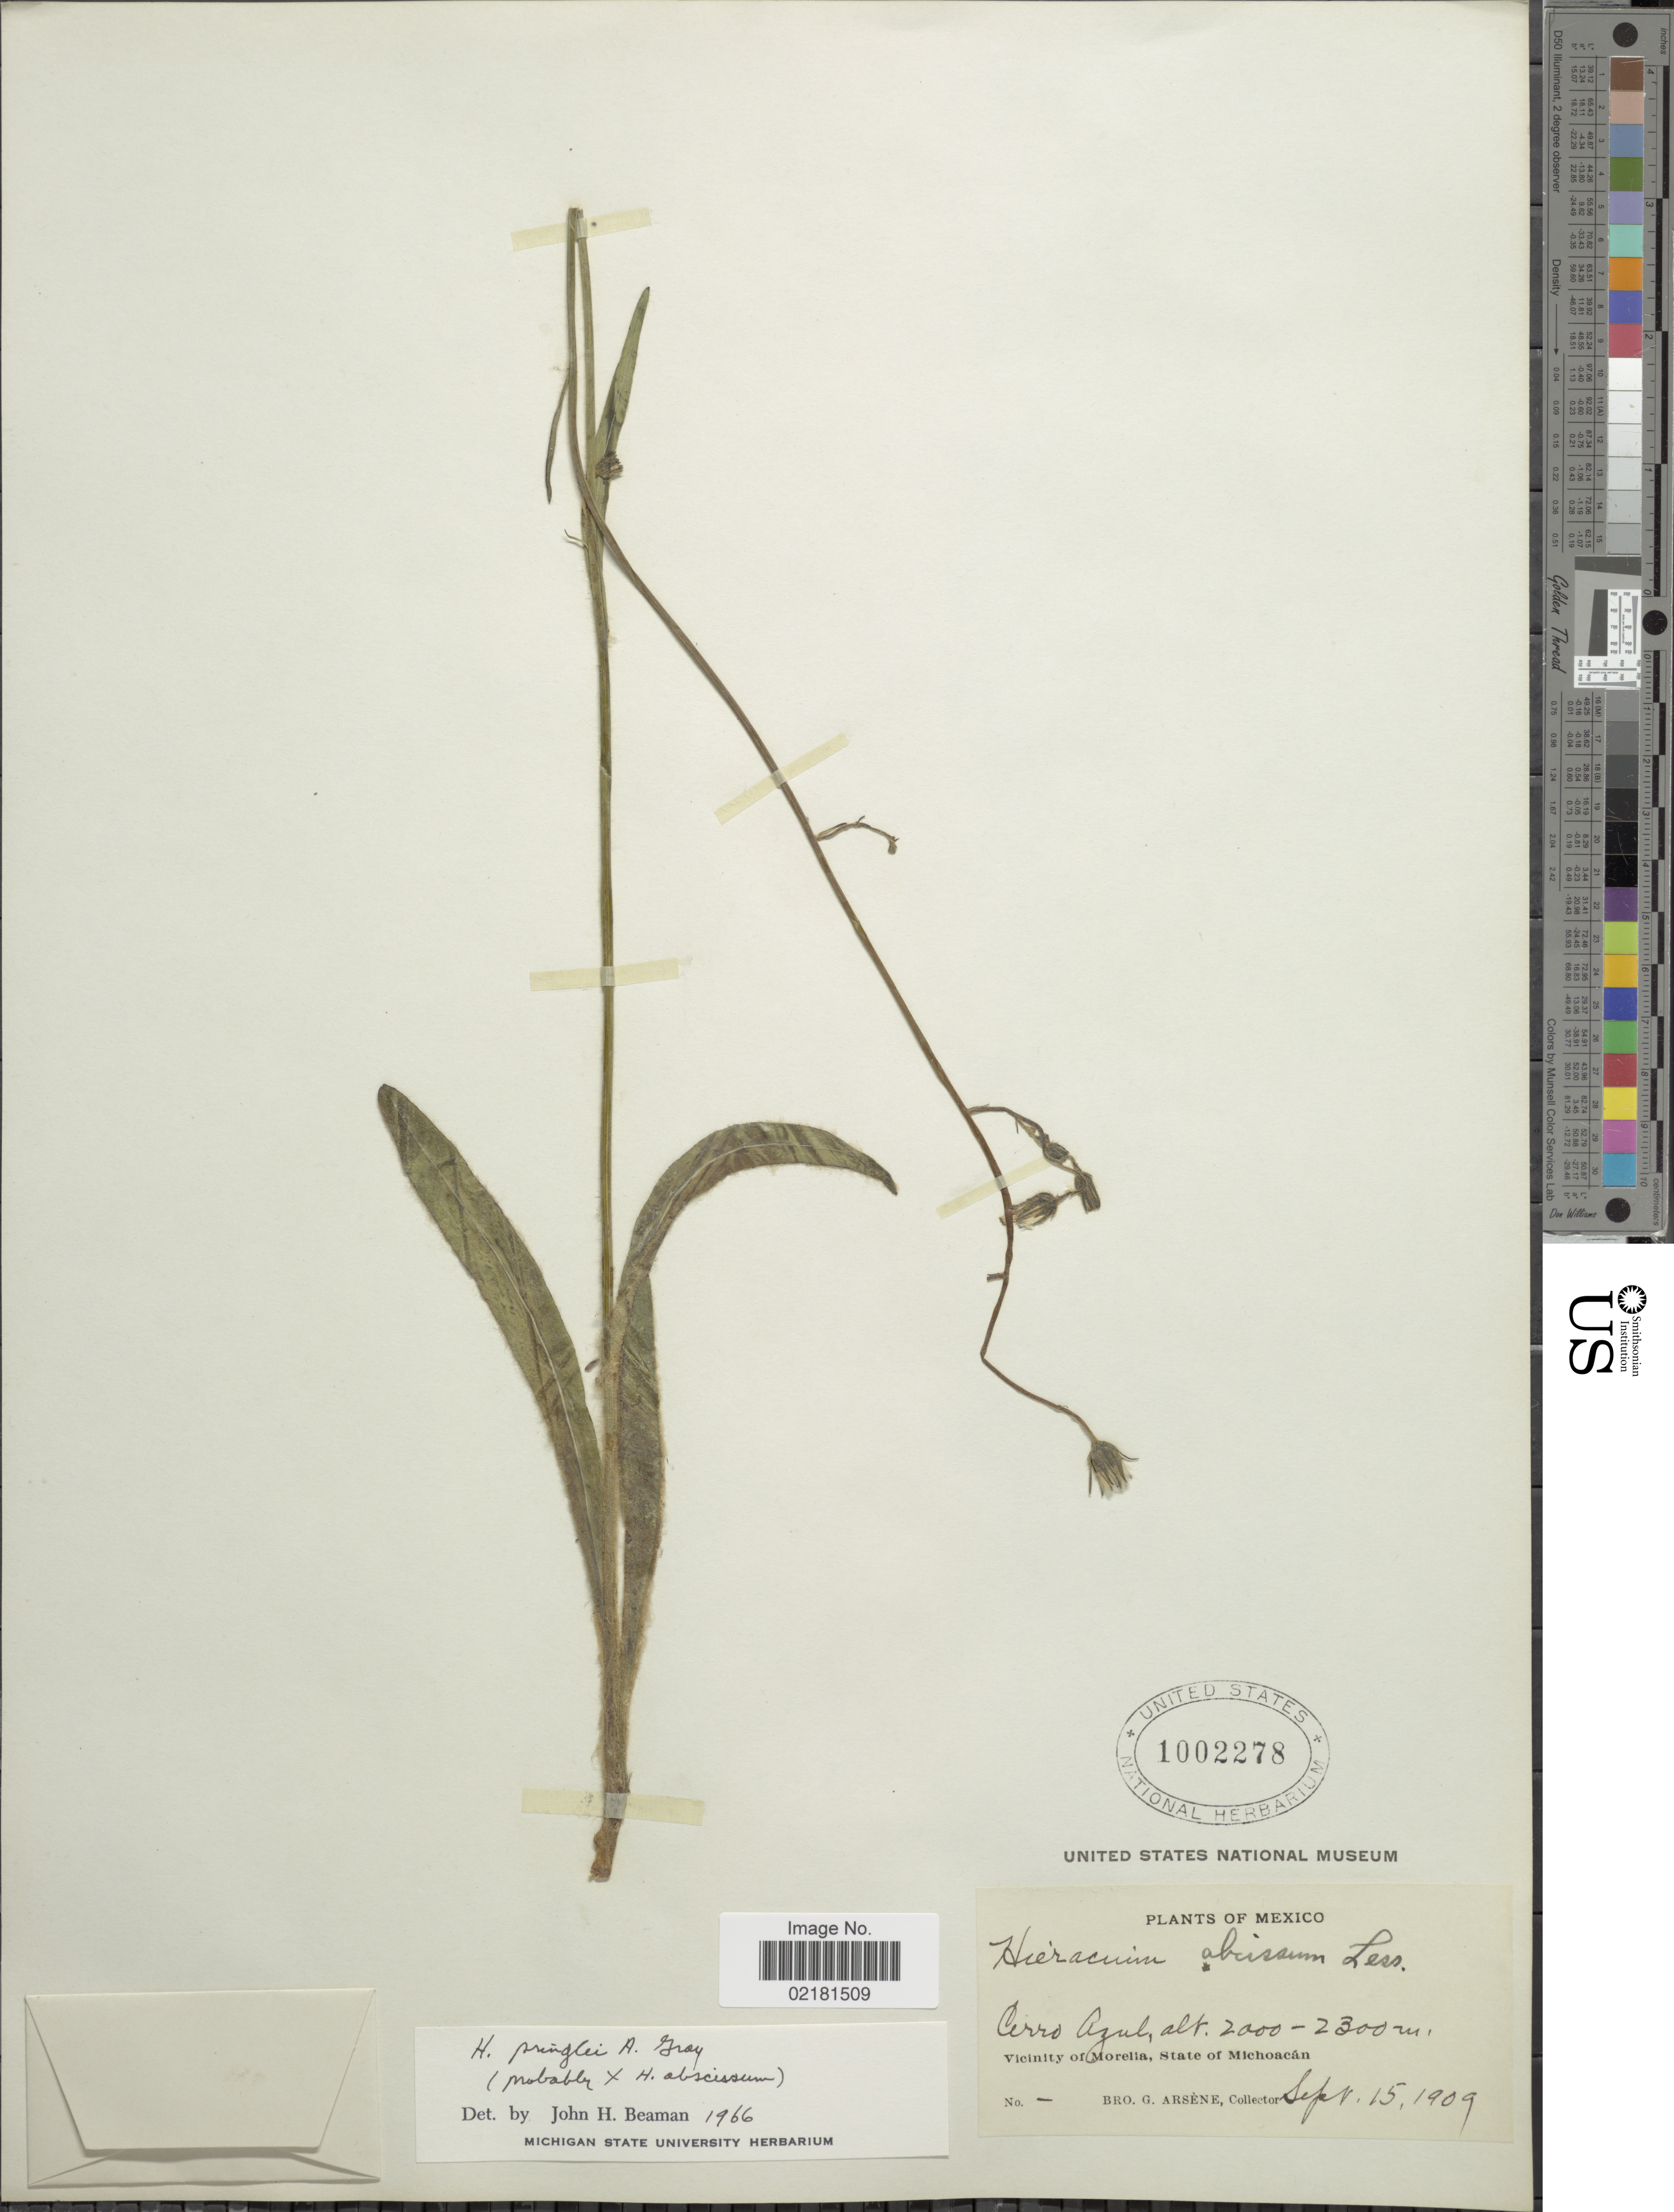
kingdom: Plantae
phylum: Tracheophyta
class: Magnoliopsida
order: Asterales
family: Asteraceae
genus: Hieracium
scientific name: Hieracium pringlei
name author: A. Gray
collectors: Bro. G. Arsène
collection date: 1909-09-15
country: Mexico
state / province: Michoacán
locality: Cerro Azul, vicinity of Morelia.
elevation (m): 2000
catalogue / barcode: US 1002278